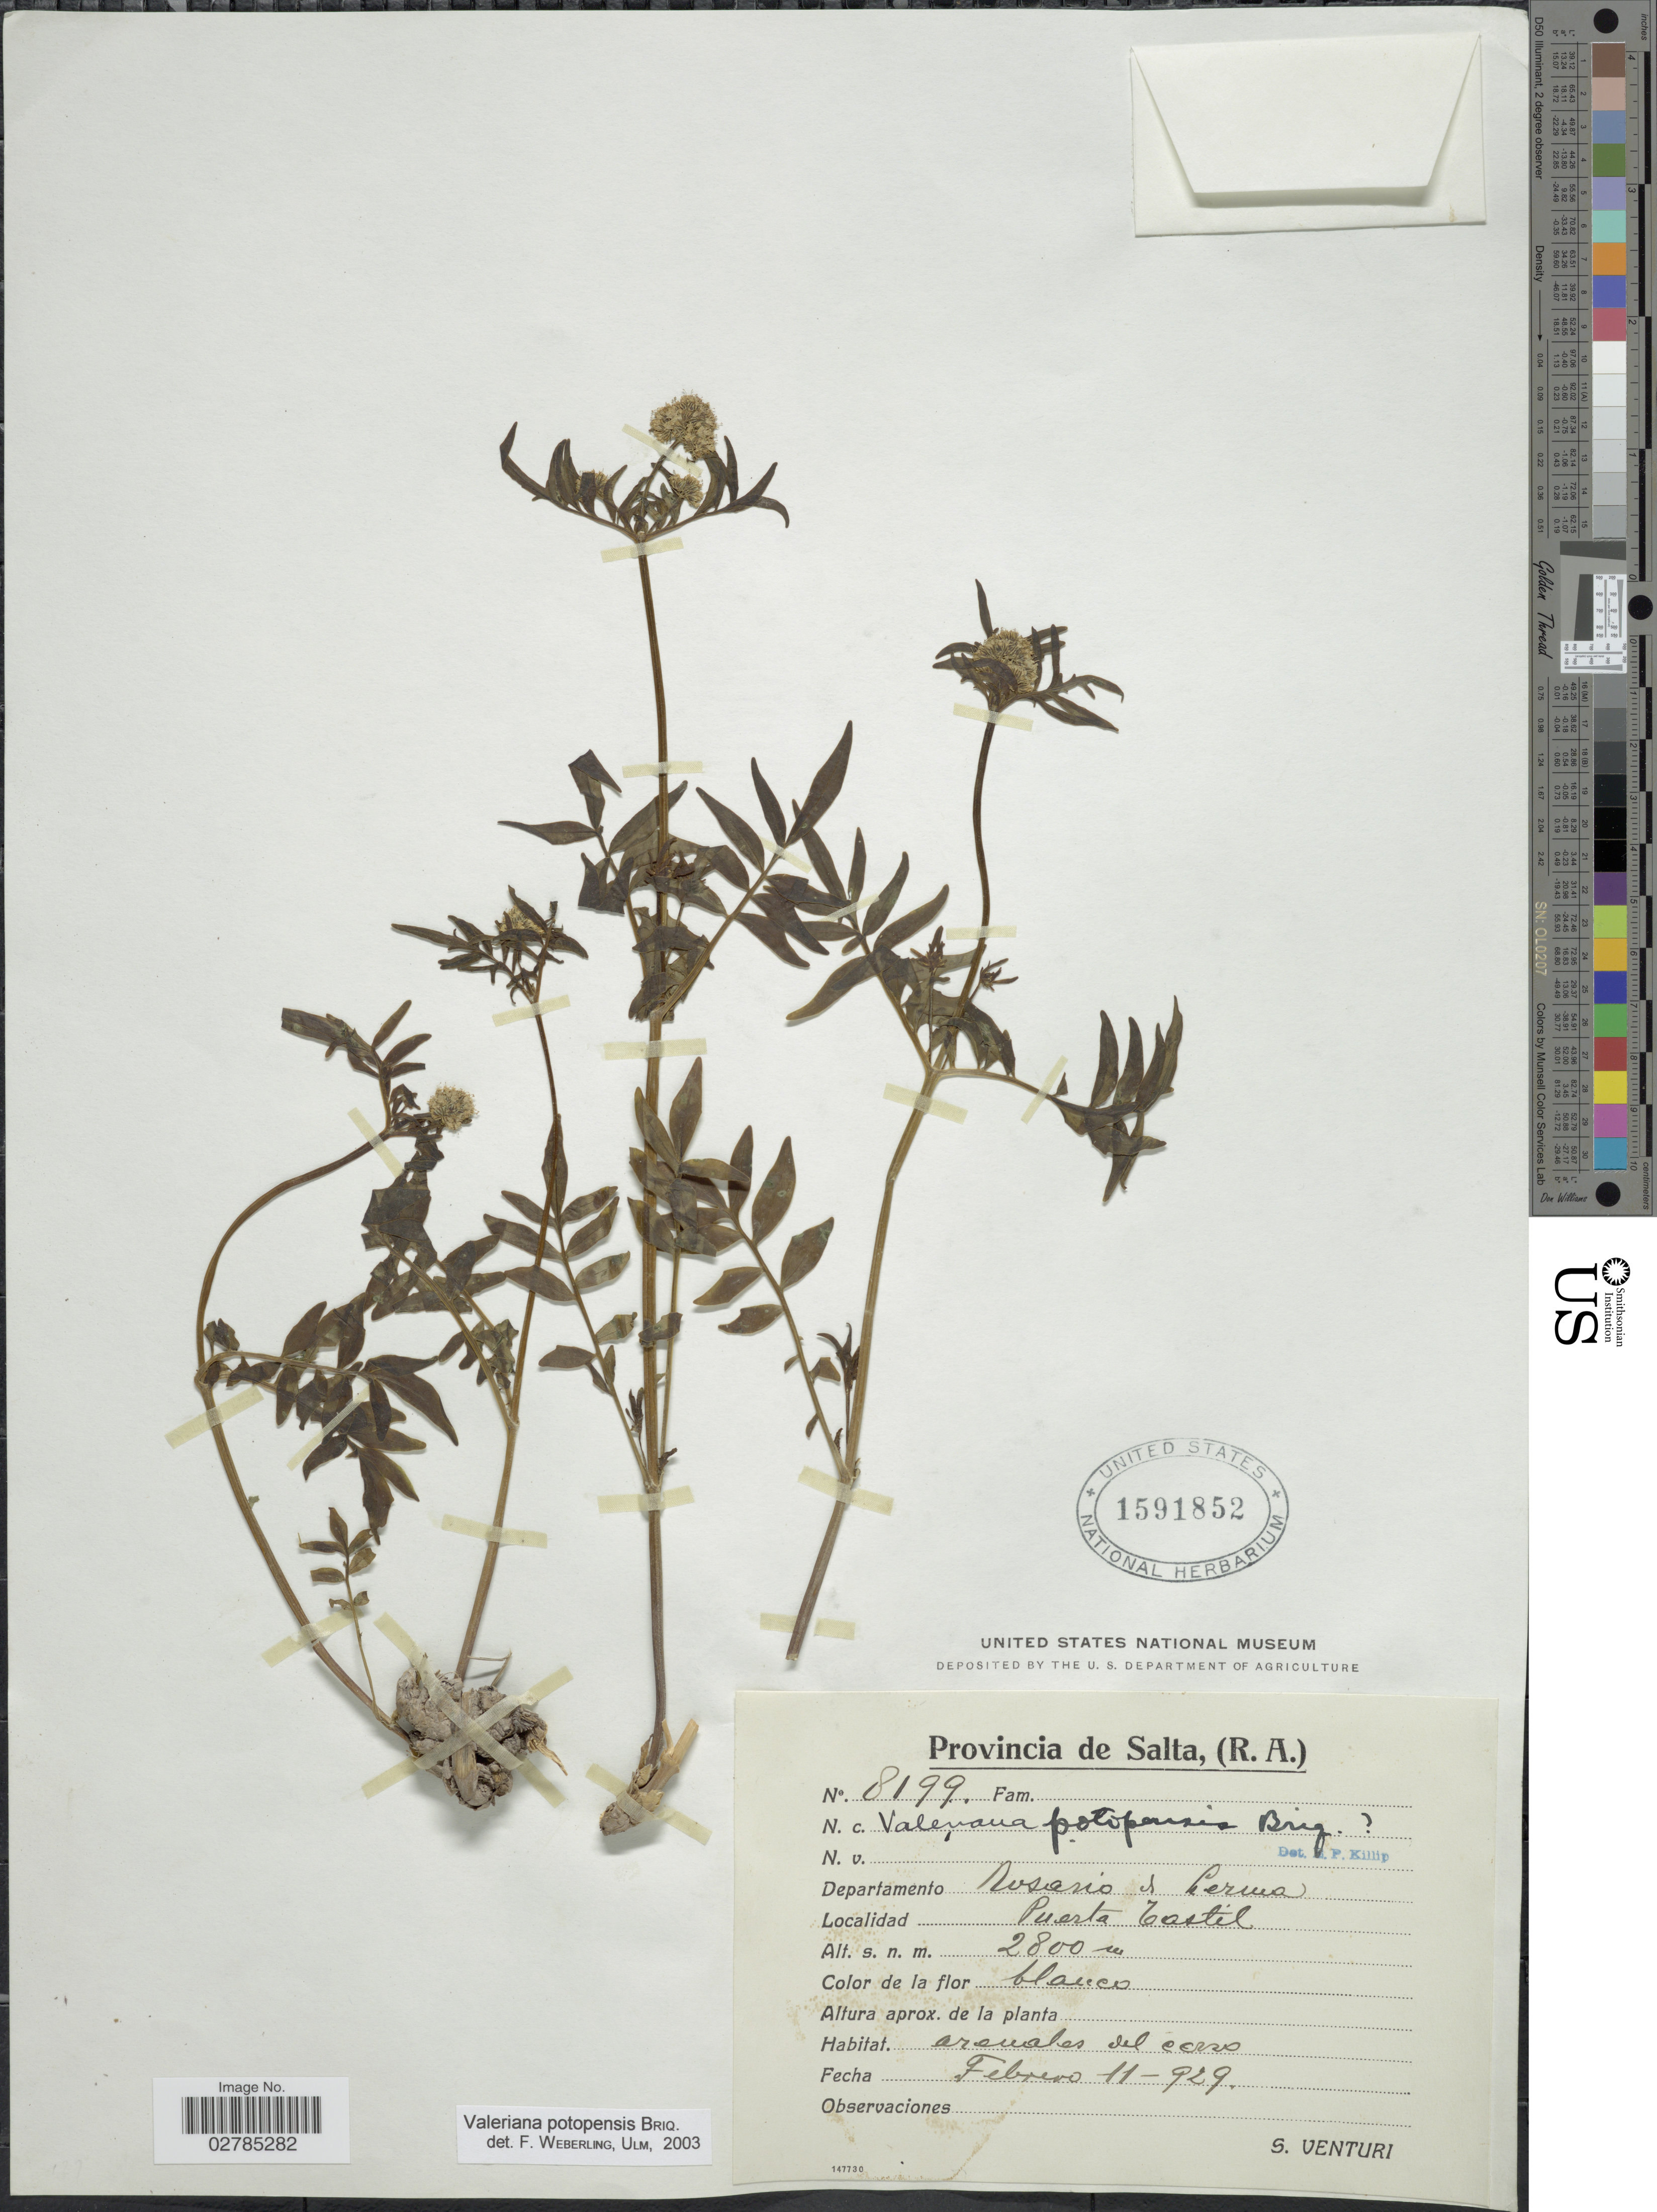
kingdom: Plantae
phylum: Tracheophyta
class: Magnoliopsida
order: Dipsacales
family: Caprifoliaceae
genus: Valeriana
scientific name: Valeriana potopensis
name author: Briq.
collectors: S. Venturi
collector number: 8199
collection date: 1929-02-11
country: Argentina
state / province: Salta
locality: Departamento Rosario de Lerma. Puerta Tastil.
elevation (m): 2800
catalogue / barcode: US 1591852